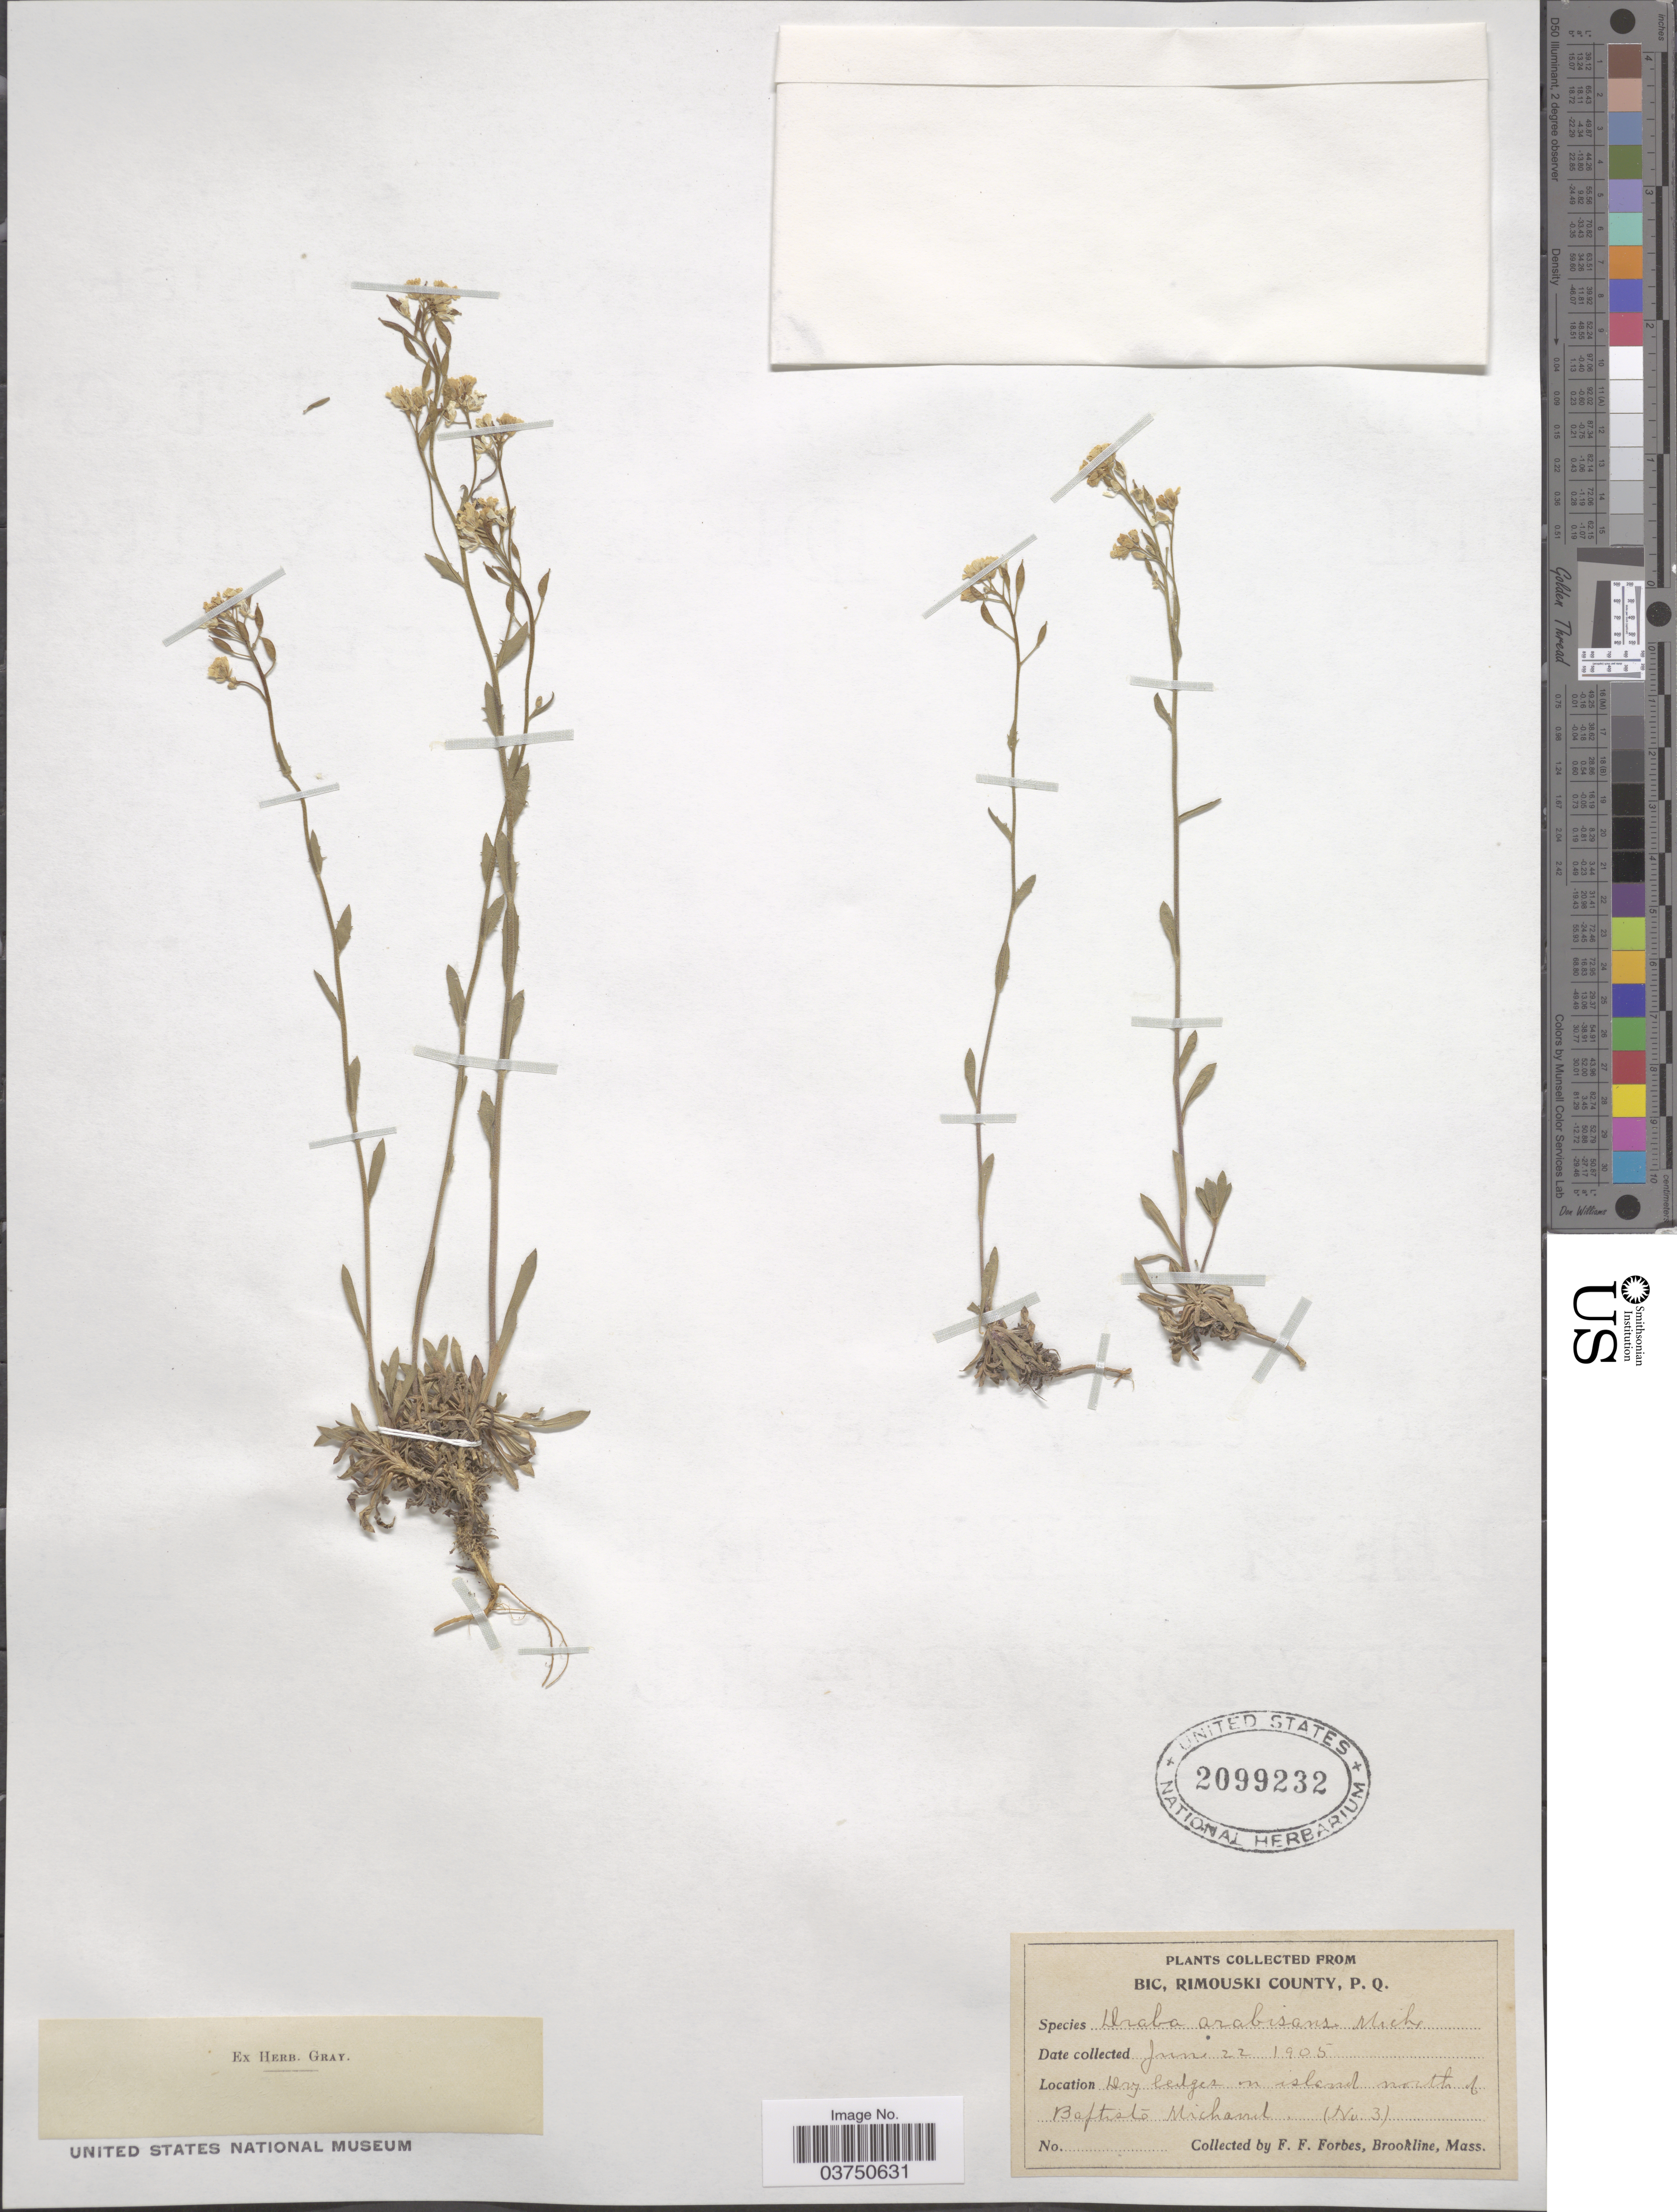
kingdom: Plantae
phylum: Tracheophyta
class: Magnoliopsida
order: Brassicales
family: Brassicaceae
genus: Draba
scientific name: Draba arabisans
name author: Michx.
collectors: F. Forbes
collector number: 3?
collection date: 1905-06-22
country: Canada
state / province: Quebec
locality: BIC, Rimouski County, P.Q. Dry ledges on island north of Baptiste Michaud.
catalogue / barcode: US 2099232